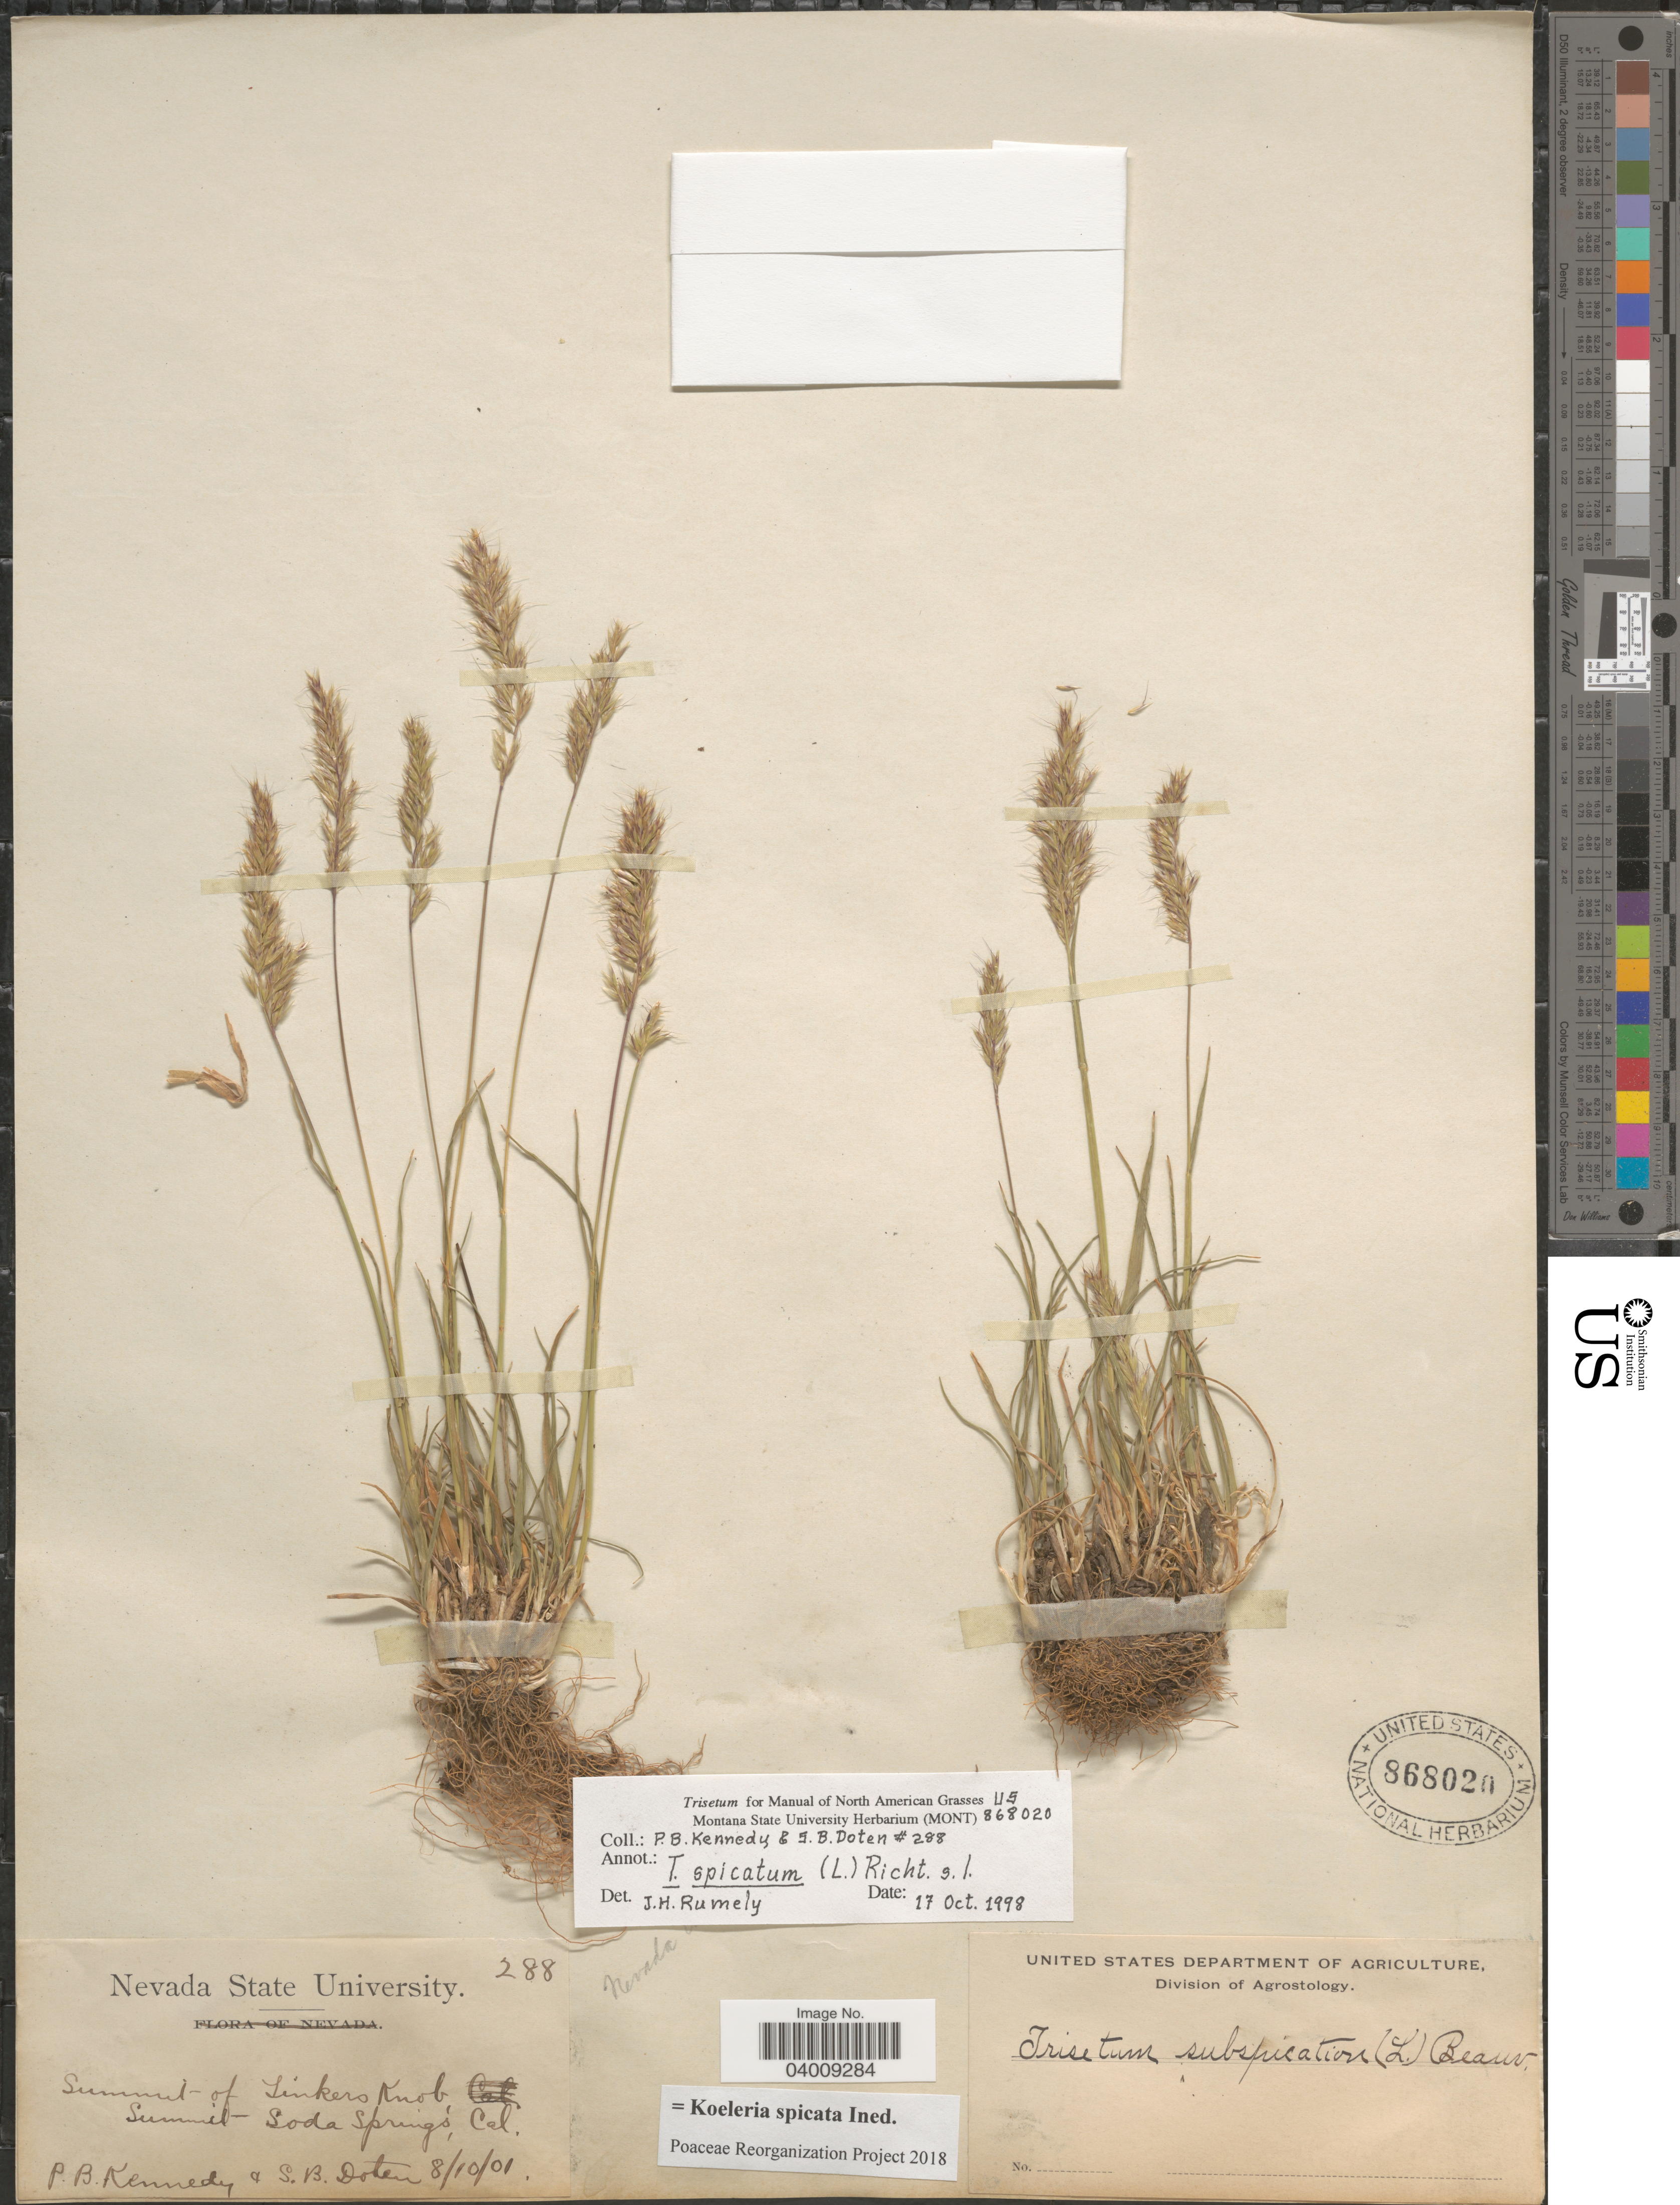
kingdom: Plantae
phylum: Tracheophyta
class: Liliopsida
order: Poales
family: Poaceae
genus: Koeleria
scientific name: Koeleria spicata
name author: (L.) Barberá et al.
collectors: P. B. Kennedy & S. Doten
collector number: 288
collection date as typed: Transcribed d/m/y: 10/8/1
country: United States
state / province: California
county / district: Nevada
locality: Summit of Tinkers Knob. Summit Soda Springs. Nevada Co.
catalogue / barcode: US 868020